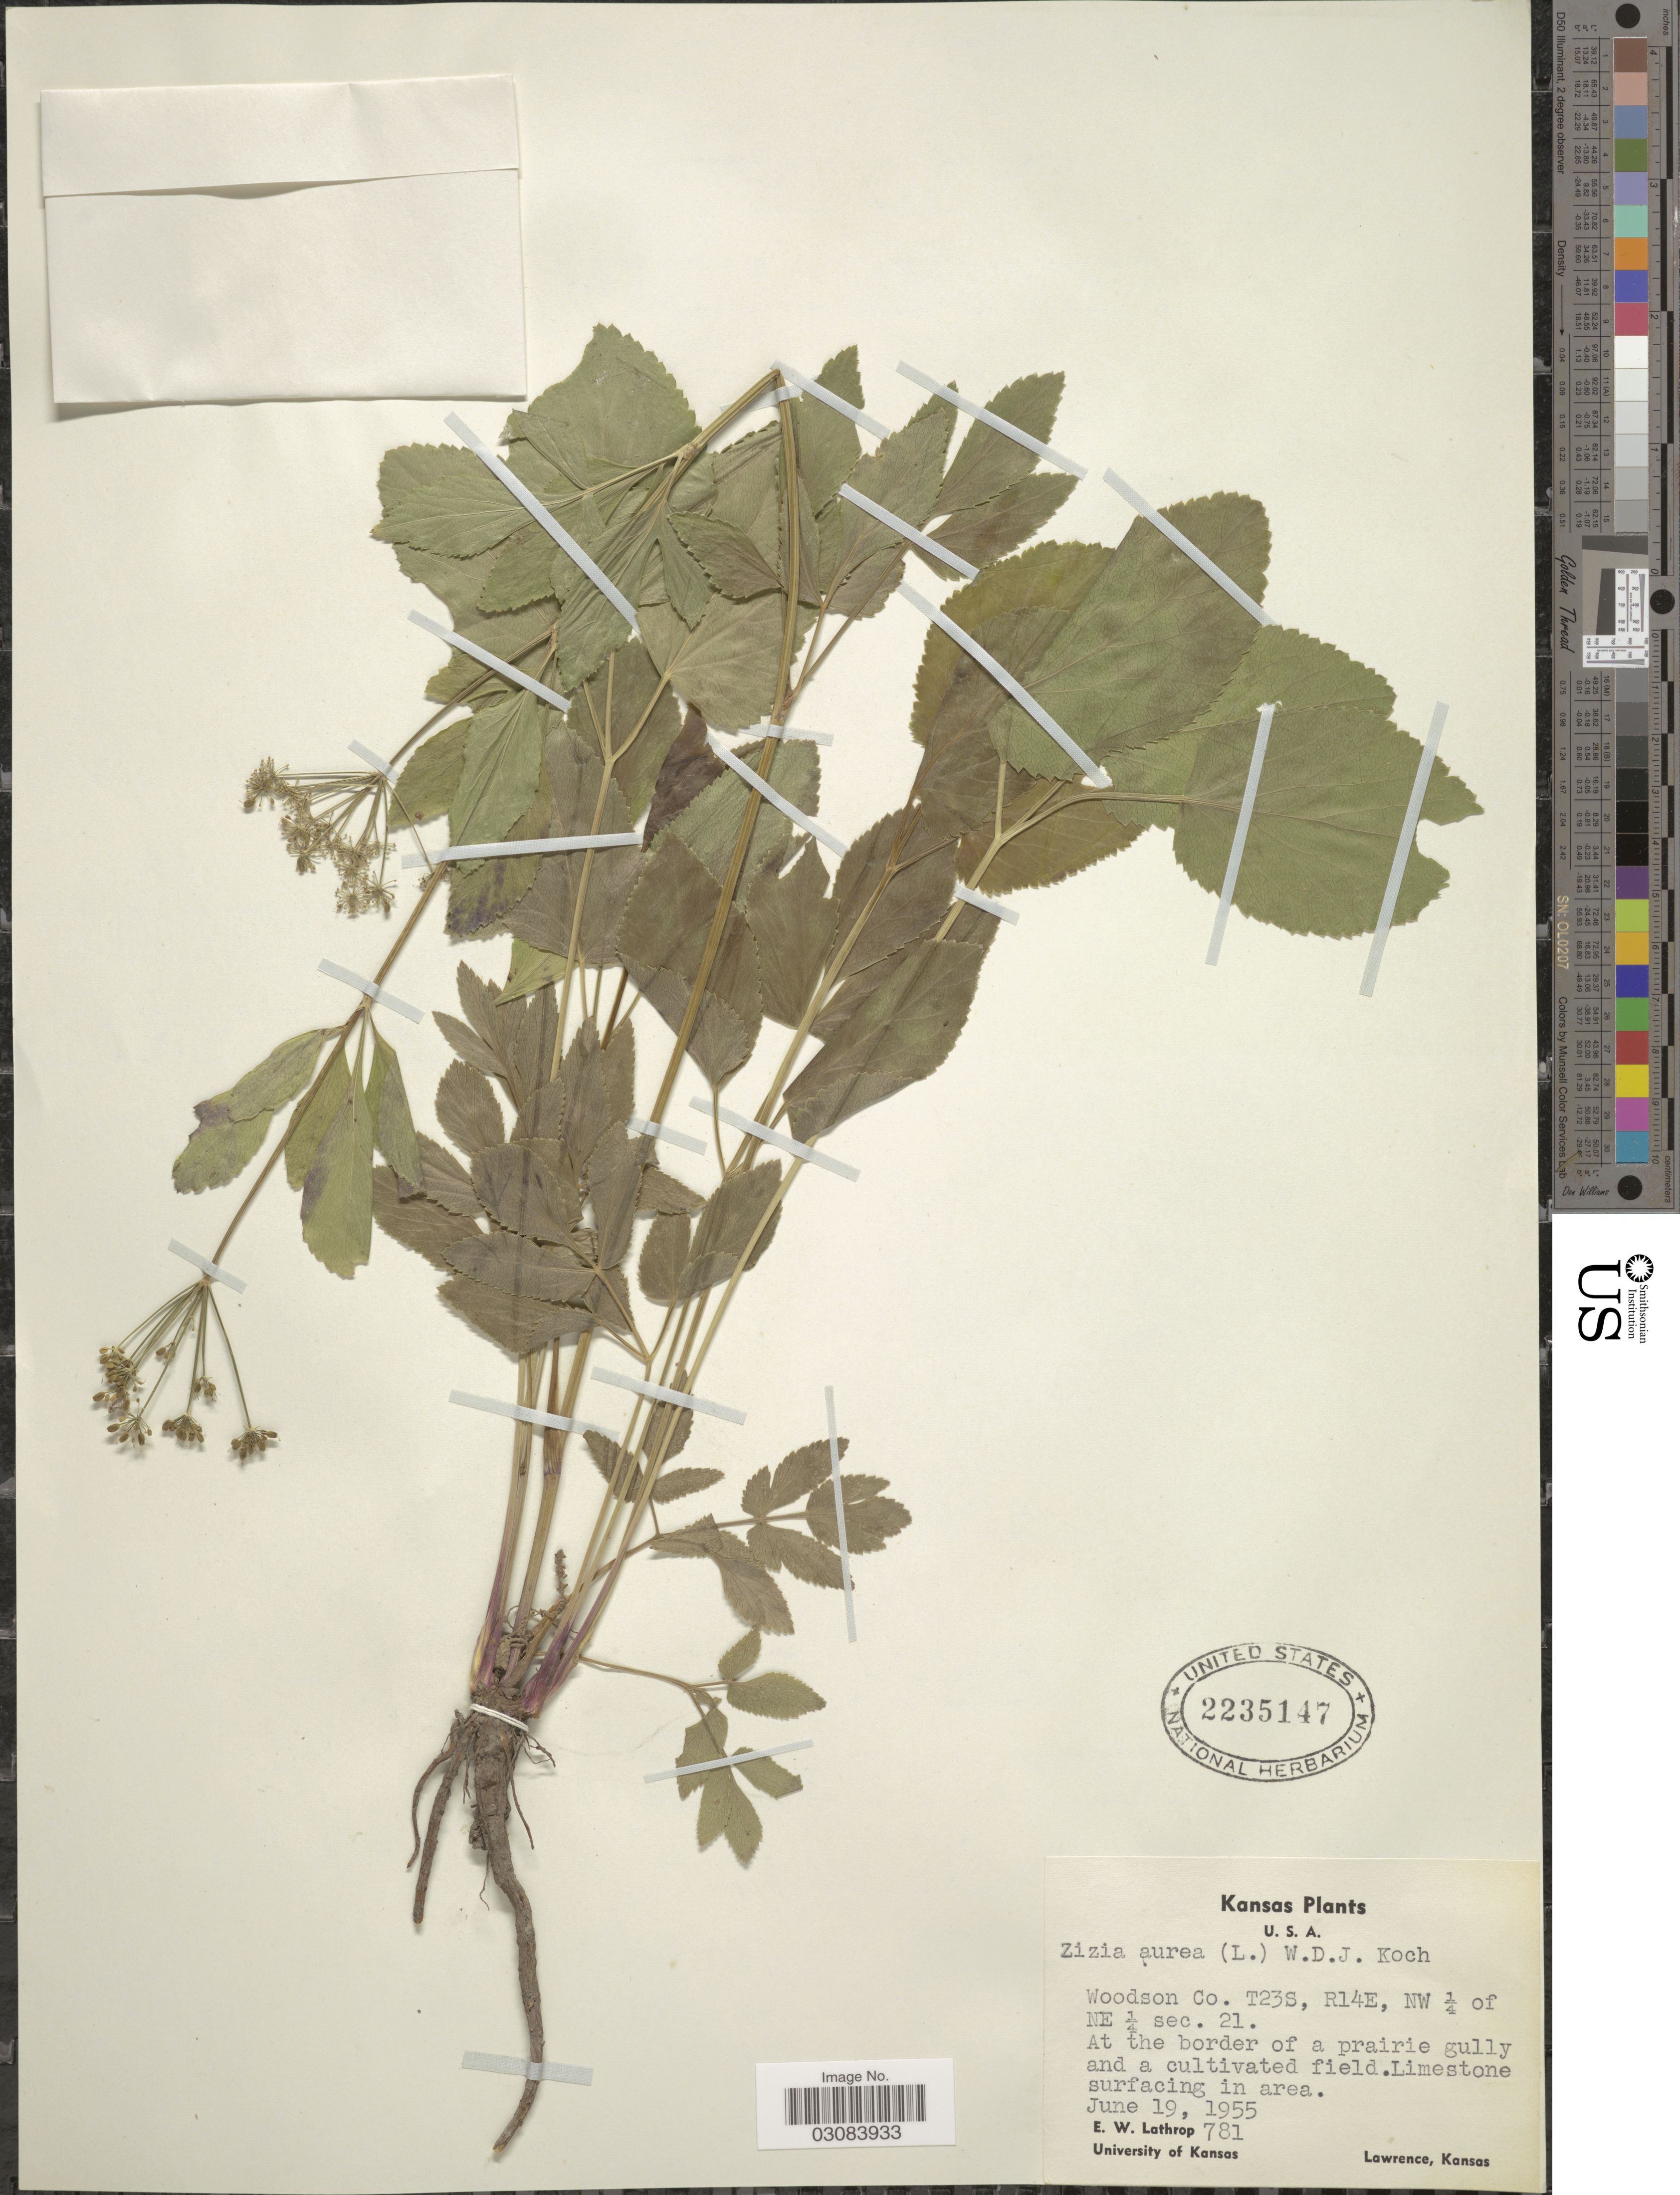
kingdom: Plantae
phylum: Tracheophyta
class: Magnoliopsida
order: Apiales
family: Apiaceae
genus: Zizia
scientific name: Zizia aurea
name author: (L.) Koch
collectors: E. W. Lathrop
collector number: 781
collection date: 1955-06-19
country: United States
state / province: Kansas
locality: Woodson Co. T23S, R14E, NW ¼ of NE ¼ sec. 21. At the border of a prairie gully and a cultivated field.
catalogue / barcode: US 2235147